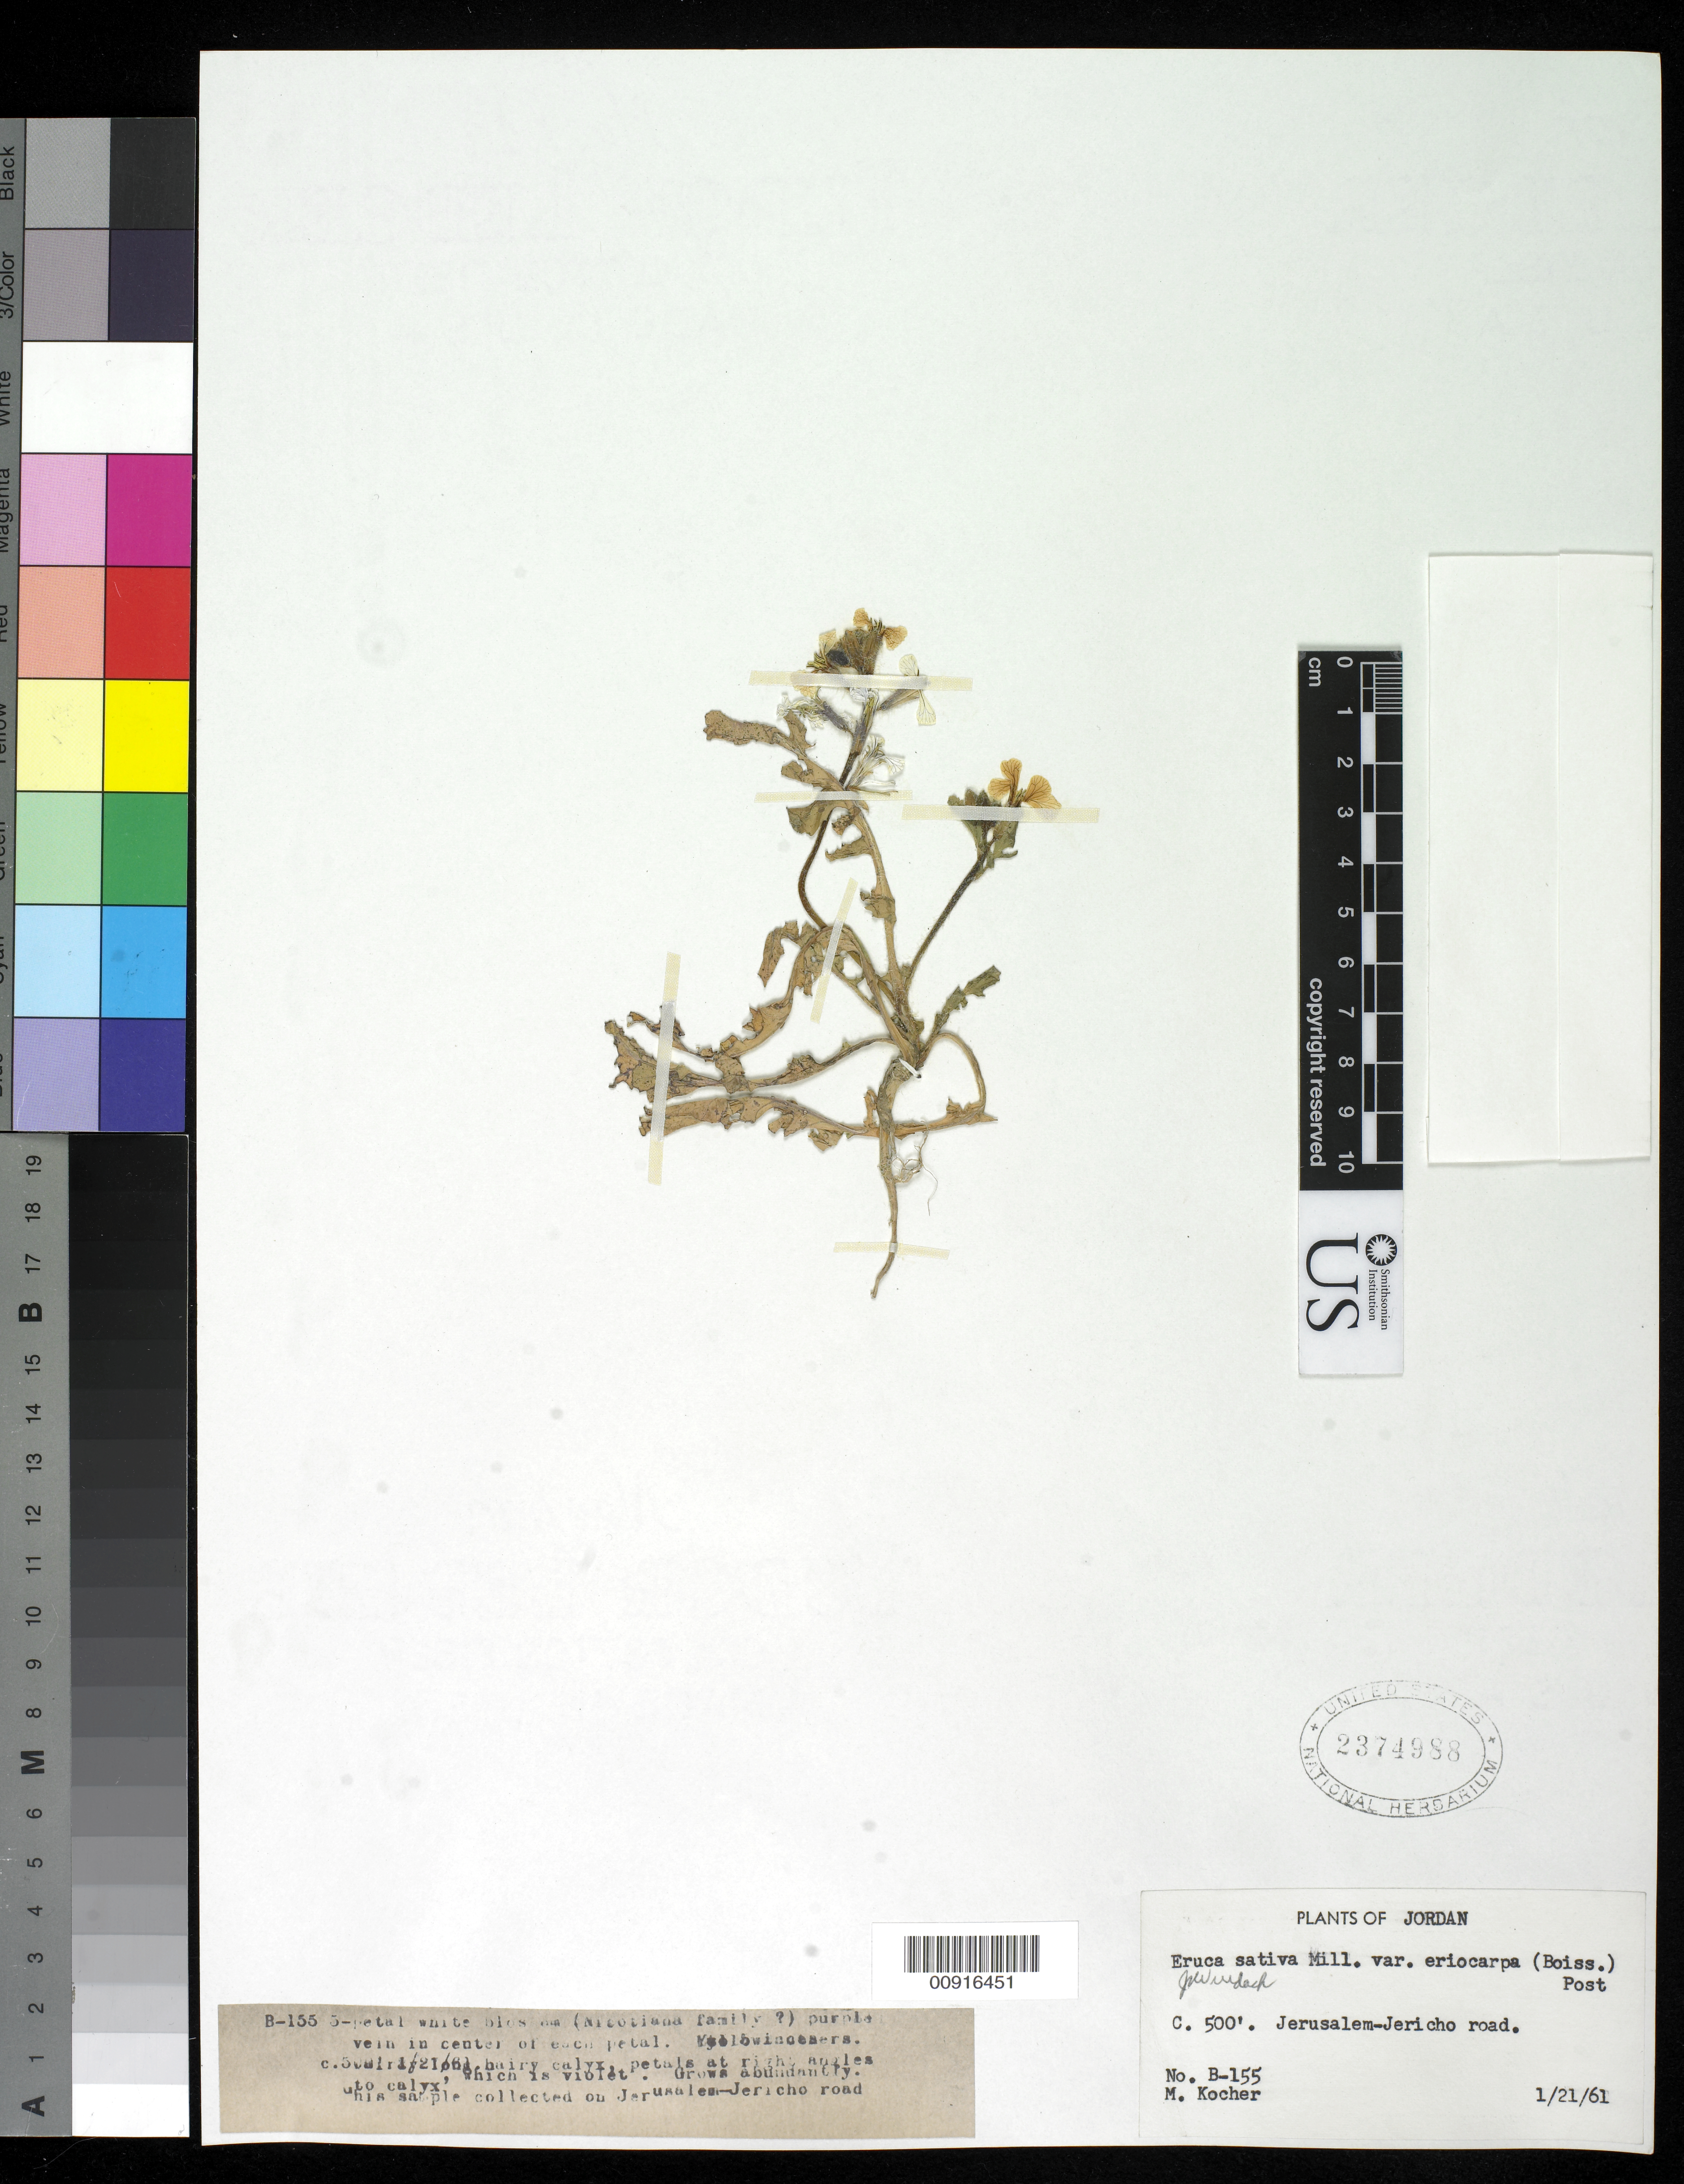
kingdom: Plantae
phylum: Tracheophyta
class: Magnoliopsida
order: Brassicales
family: Brassicaceae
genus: Eruca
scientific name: Eruca sativa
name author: Mill.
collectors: M. Kocher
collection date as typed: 21 Jan 1861 or 21 Jan 1961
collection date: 1861-01-21 or 1961-01-21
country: Jordan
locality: Jerusalem-Jericho road.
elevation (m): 152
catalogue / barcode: US 2374988